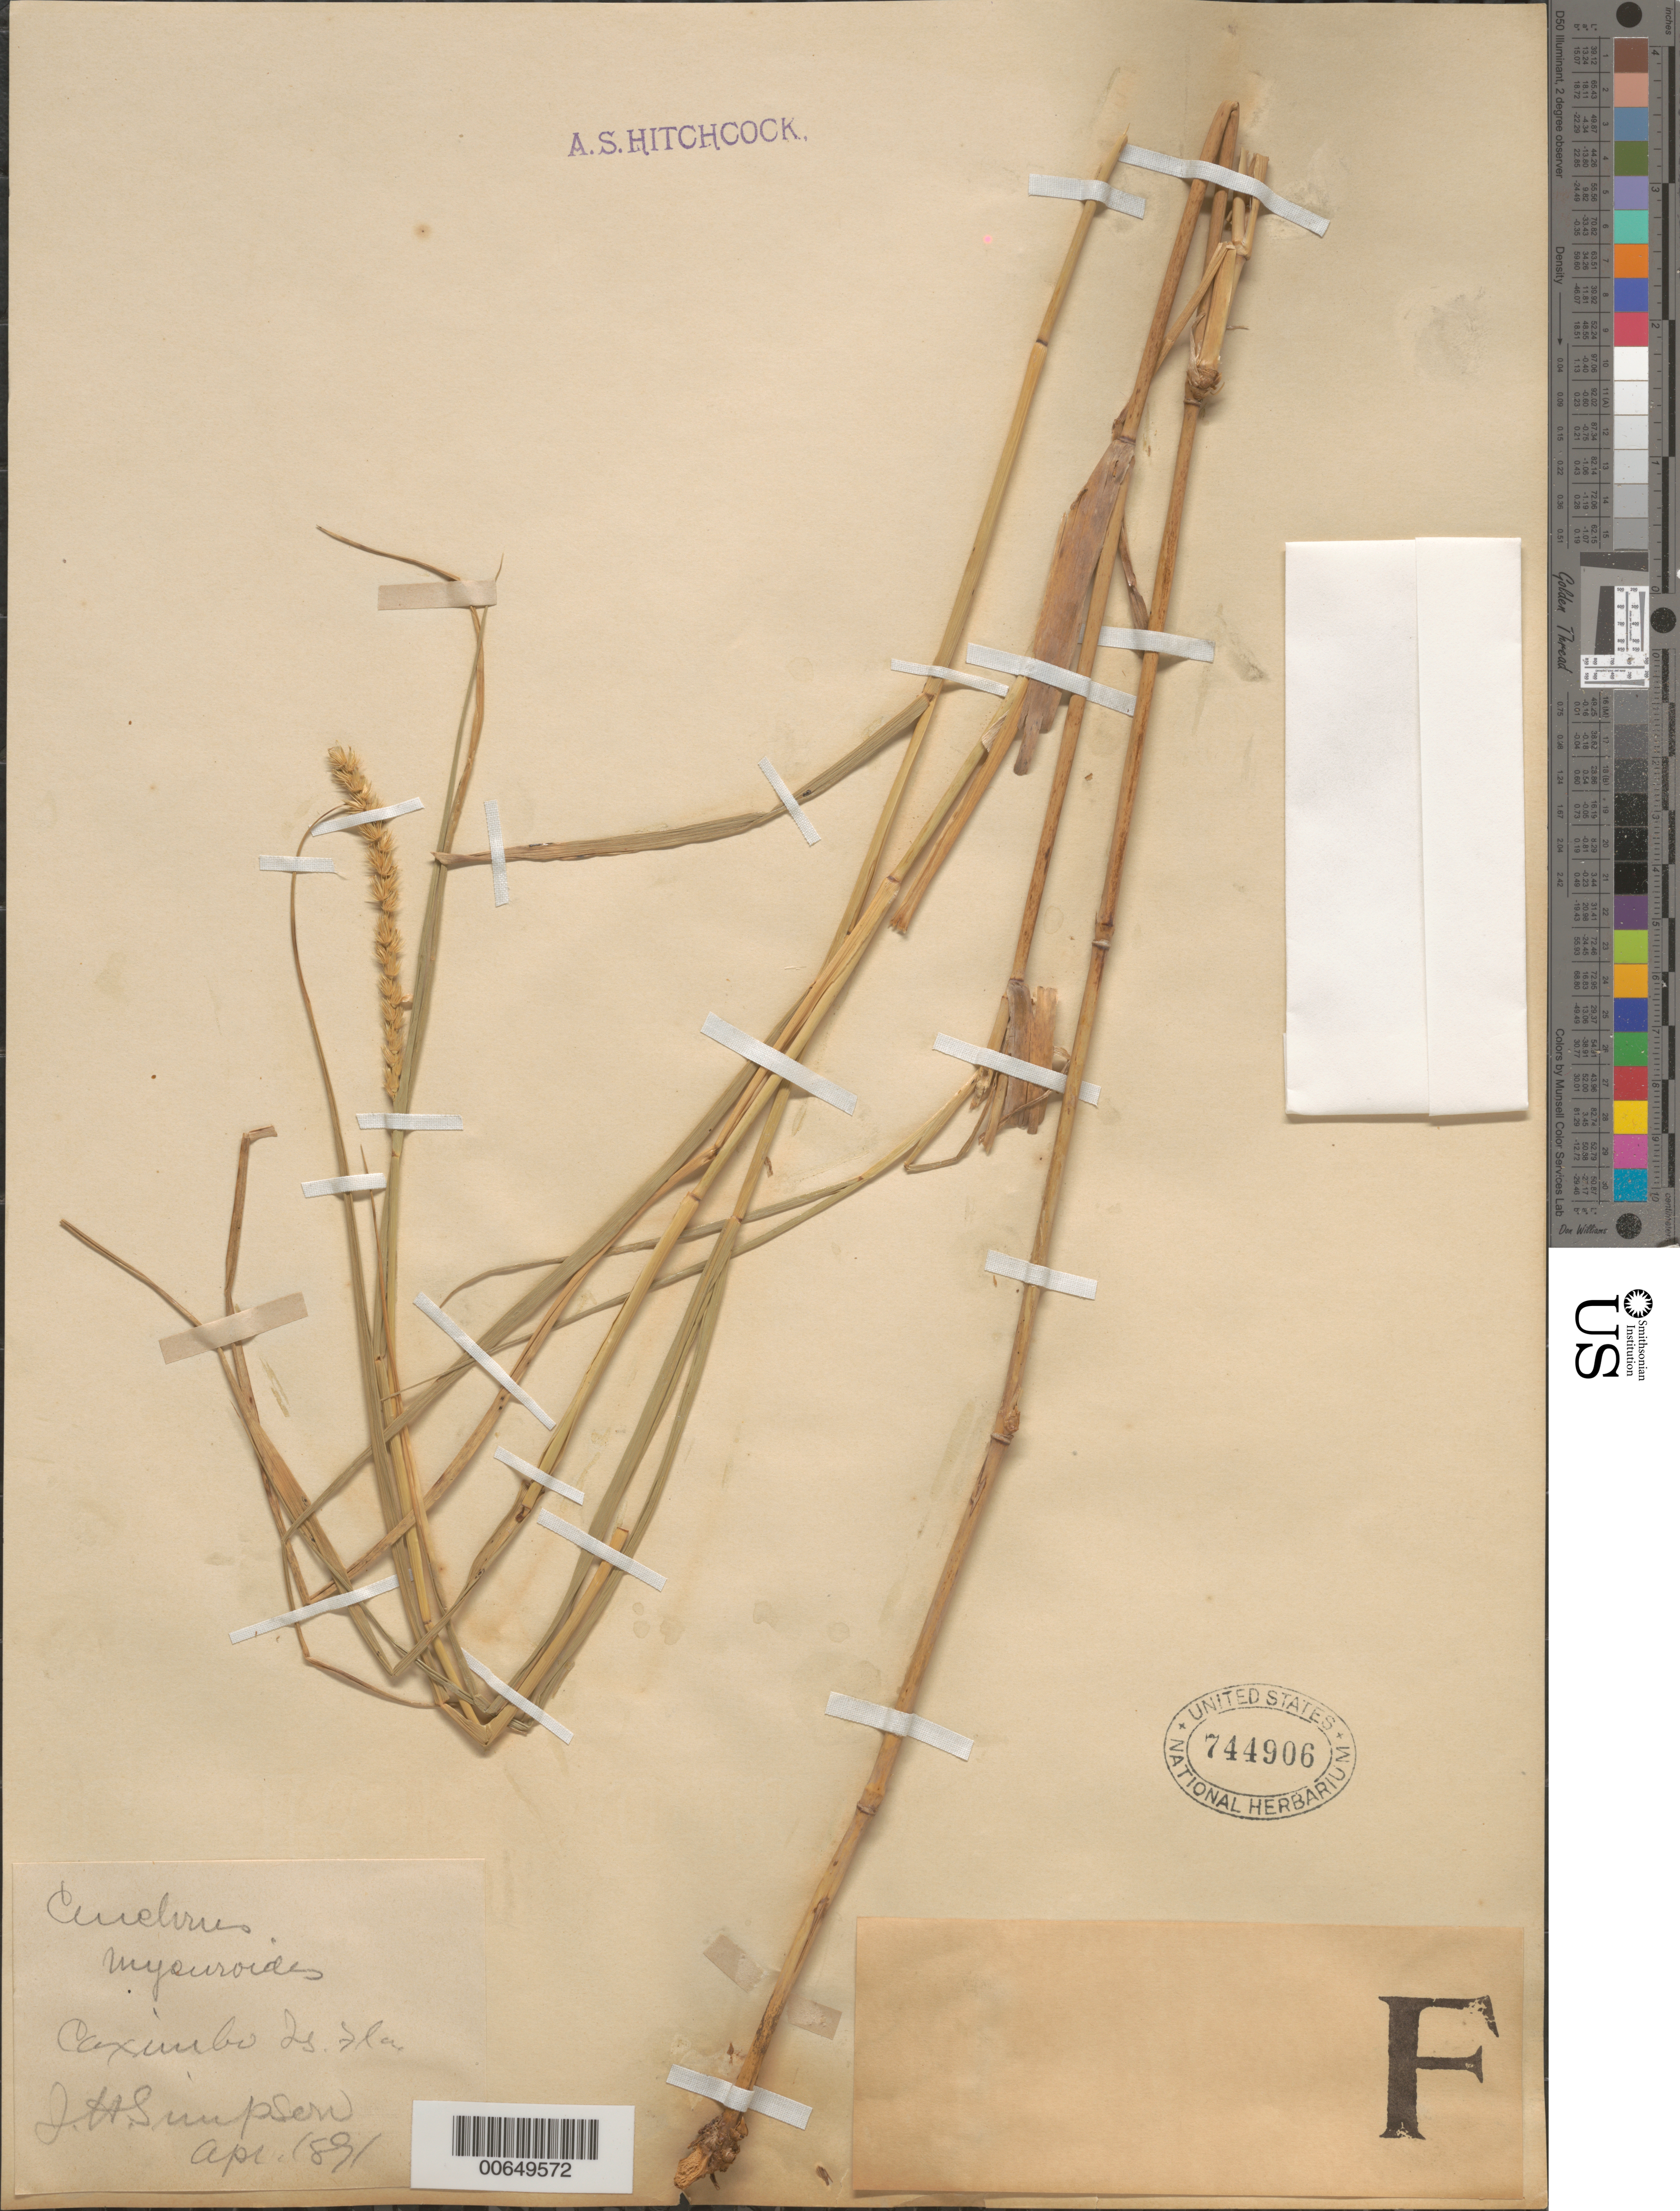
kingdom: Plantae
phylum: Tracheophyta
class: Liliopsida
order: Poales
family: Poaceae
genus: Cenchrus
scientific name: Cenchrus myosuroides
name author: Kunth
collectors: J. H. Simpson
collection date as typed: Apr 1891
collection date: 1891-04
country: United States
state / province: Florida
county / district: Collier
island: Marco Island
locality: Caximbo I. ["Caximbo" Island is probably Marco Island.]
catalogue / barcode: US 744906